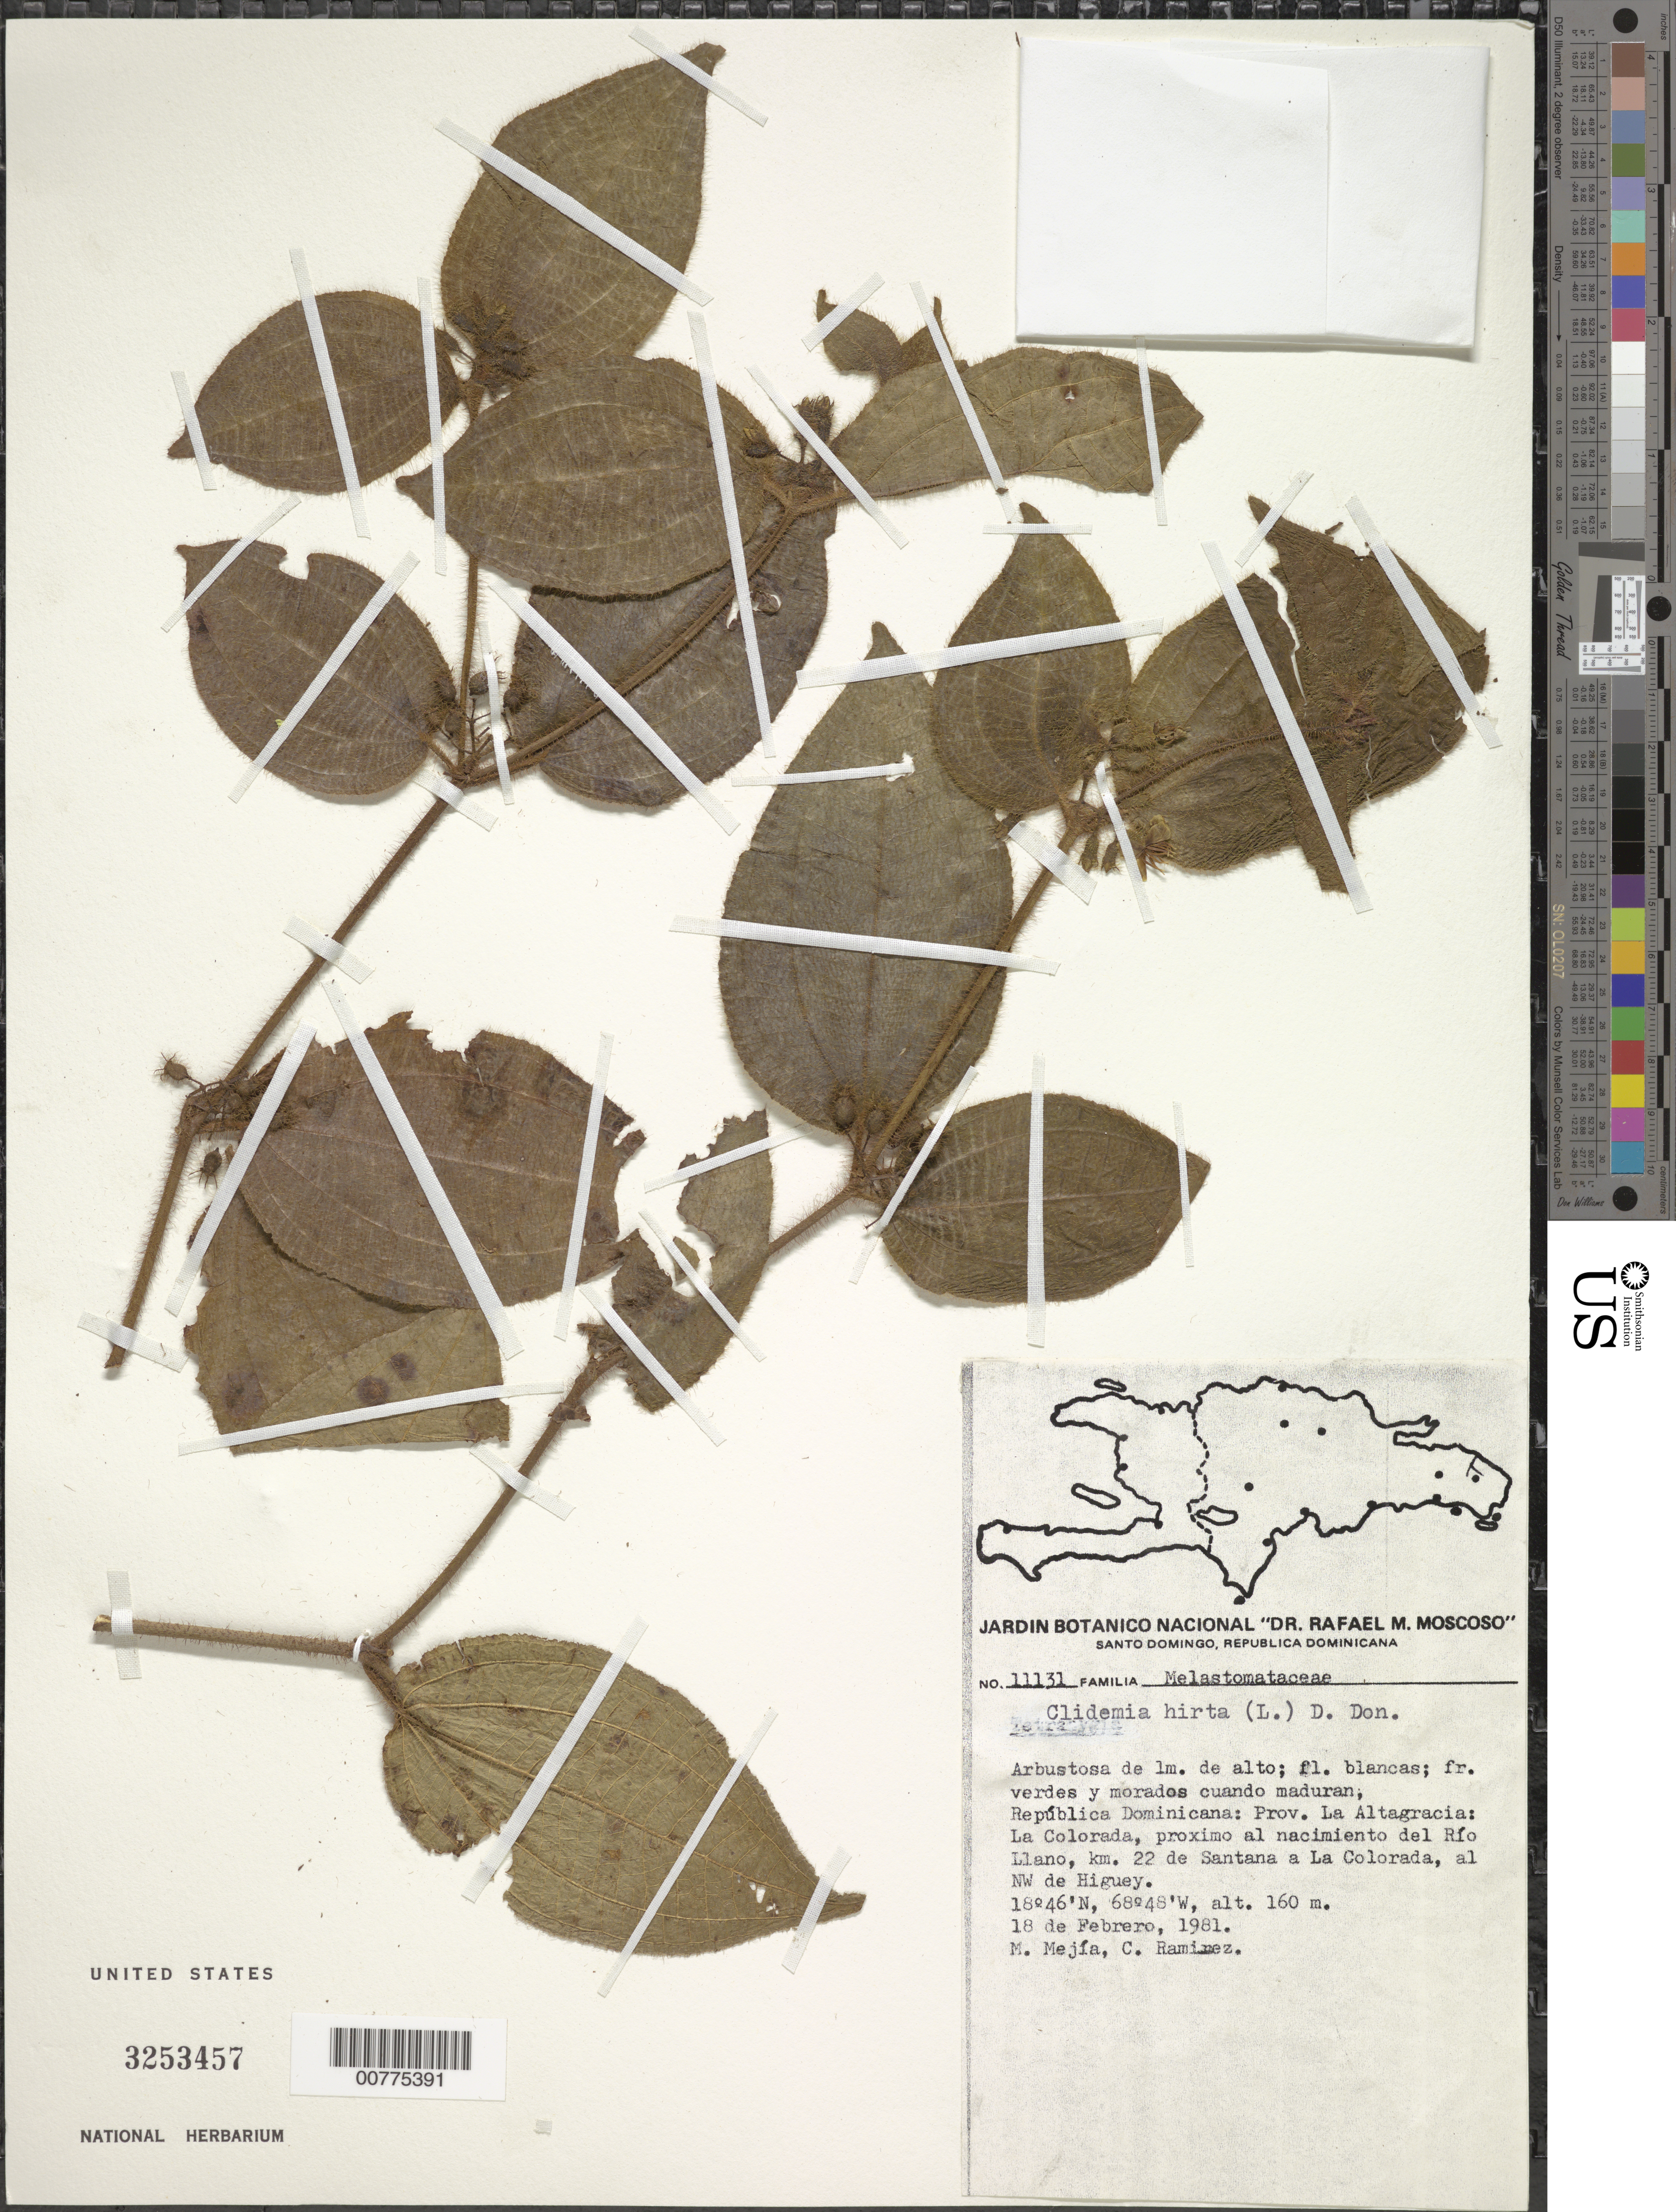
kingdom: Plantae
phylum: Tracheophyta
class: Magnoliopsida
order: Myrtales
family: Melastomataceae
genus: Clidemia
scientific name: Clidemia hirta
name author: (L.) D. Don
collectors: M. Mejia & C. Ramirez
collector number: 11131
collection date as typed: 15 Feb 1981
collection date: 1981-02-15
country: Dominican Republic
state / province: La Altagracia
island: Hispaniola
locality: La Colorada, next to Llano River basin, km 22 of Santana to La Colorada, northwest of Higuey.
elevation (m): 160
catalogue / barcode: US 3253457